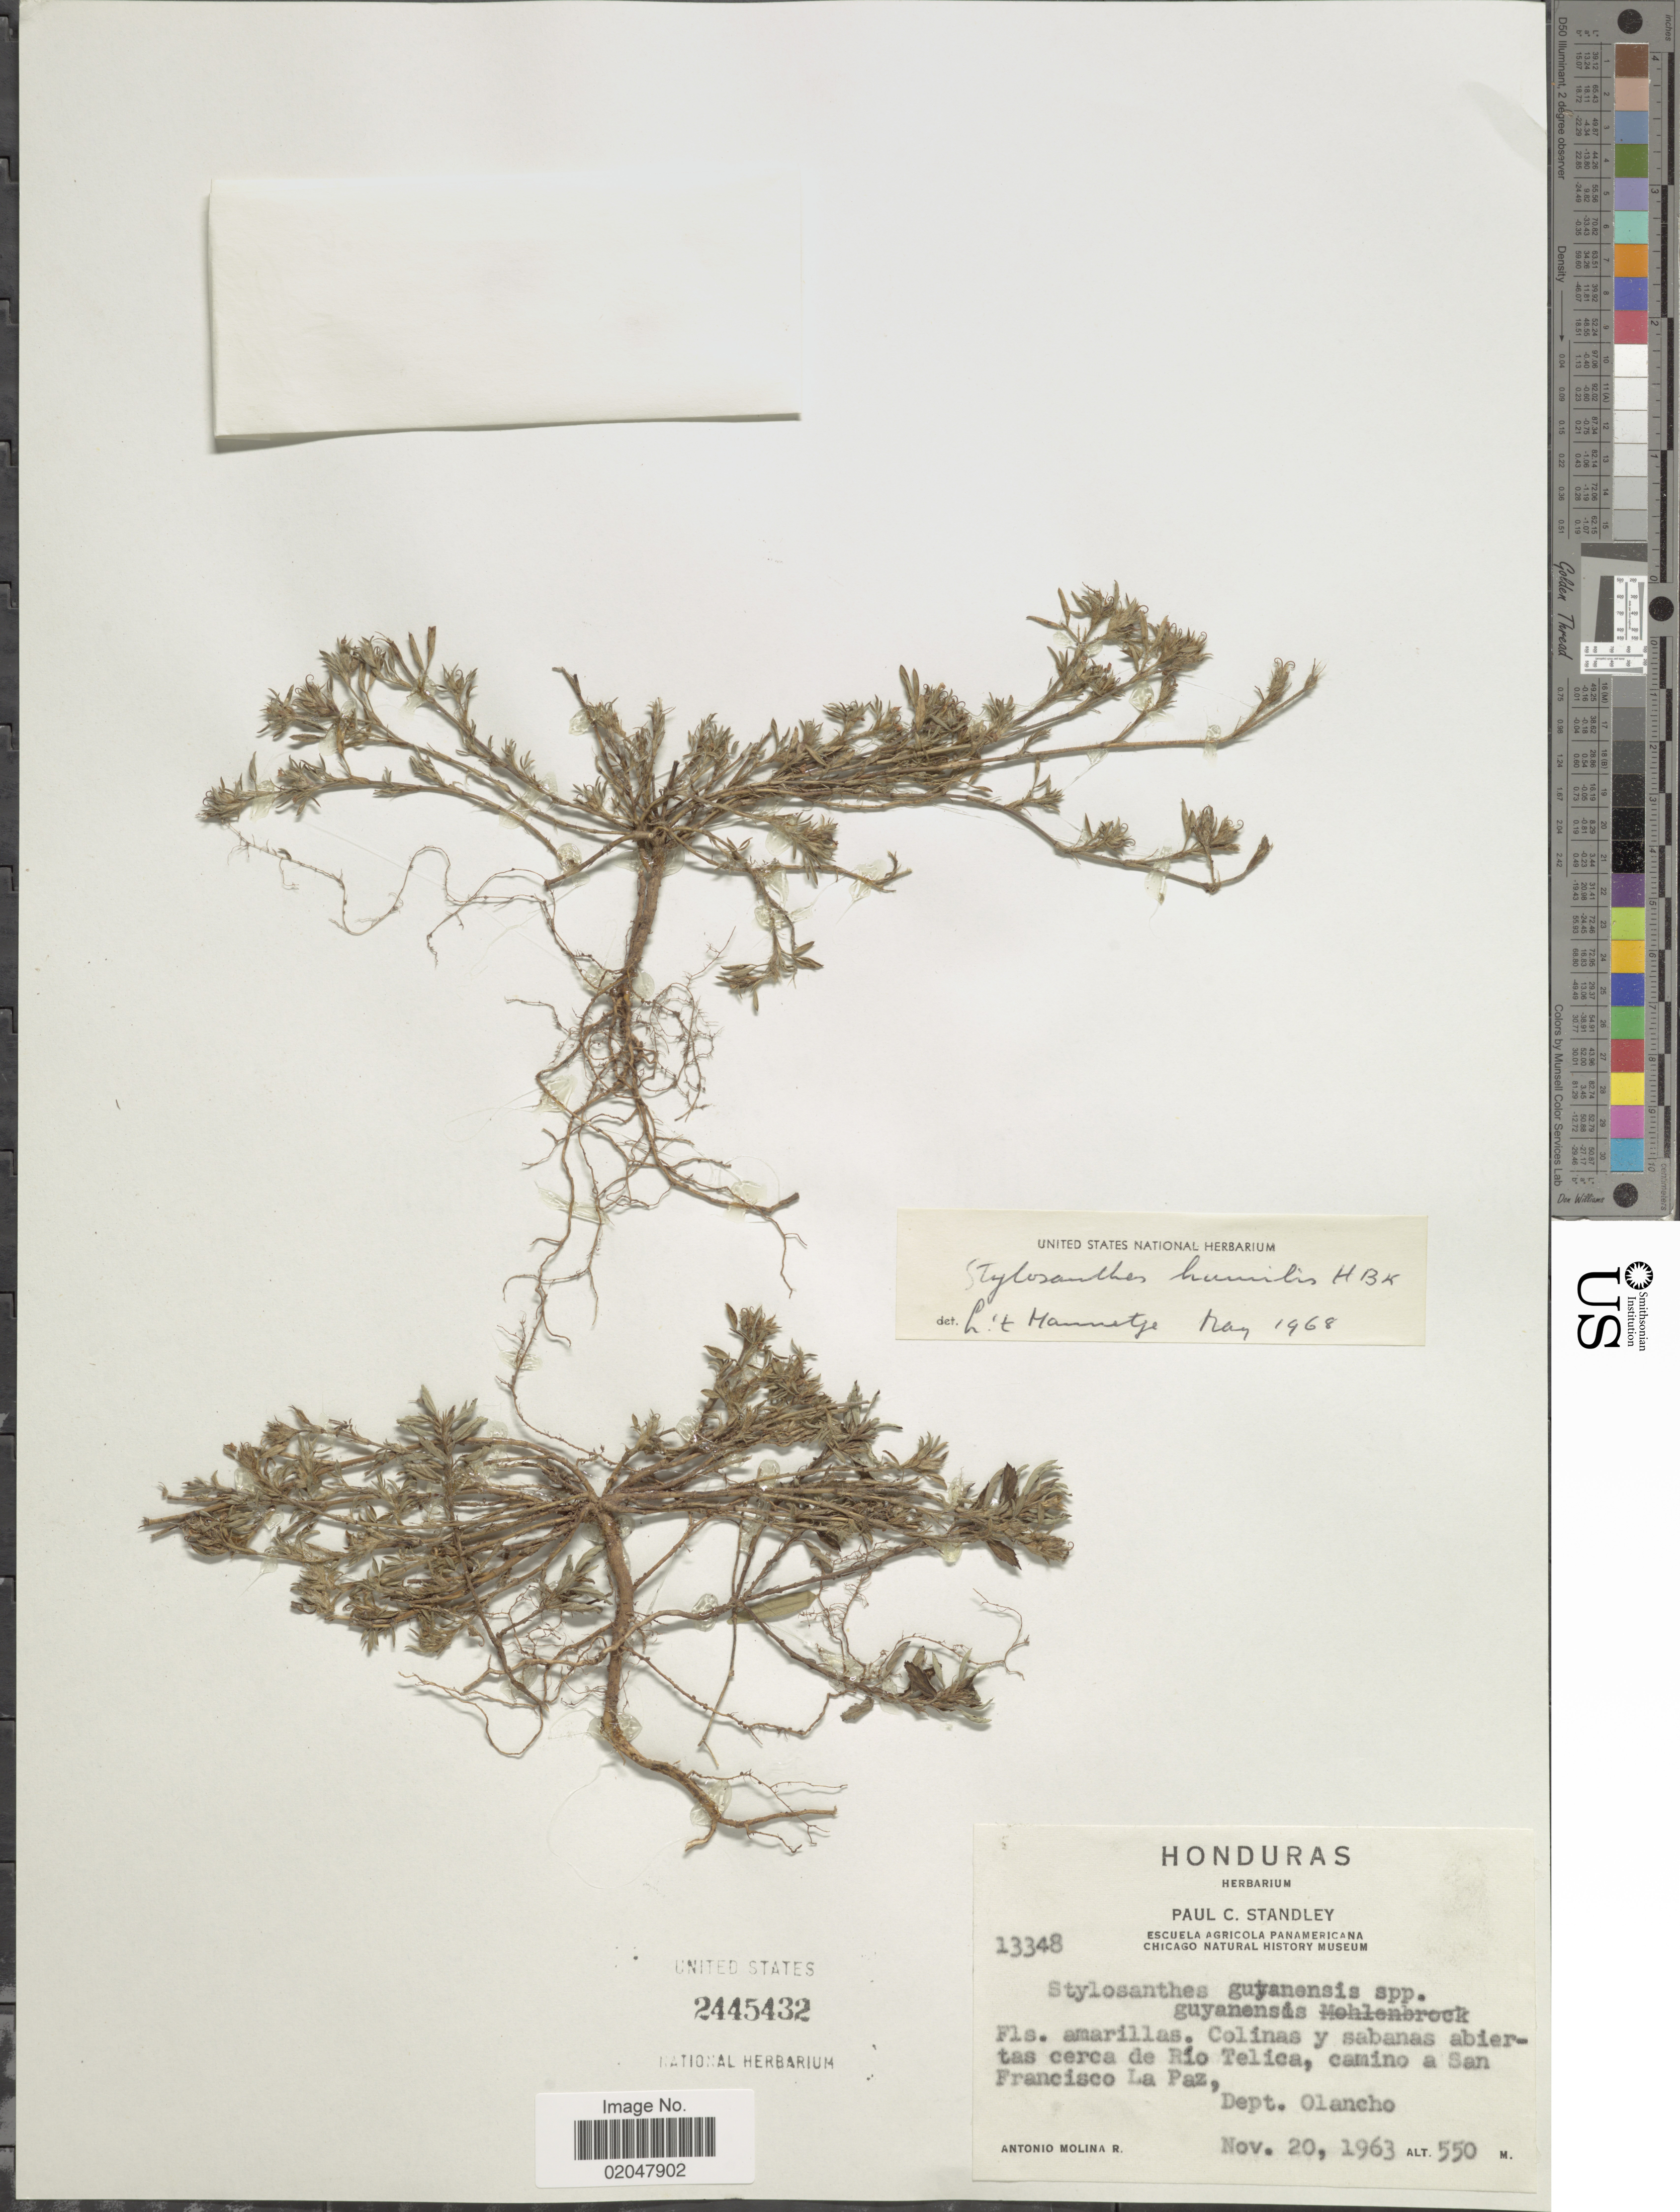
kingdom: Plantae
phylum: Tracheophyta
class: Magnoliopsida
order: Fabales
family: Fabaceae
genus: Stylosanthes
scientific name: Stylosanthes humilis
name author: Kunth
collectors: A. Molina R.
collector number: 13348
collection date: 1963-11-20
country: Honduras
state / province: Olancho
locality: Colinas y sabanas abiertas cerca de Rio Telica, camino a San Francisco La Paz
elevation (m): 550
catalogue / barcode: US 2445432